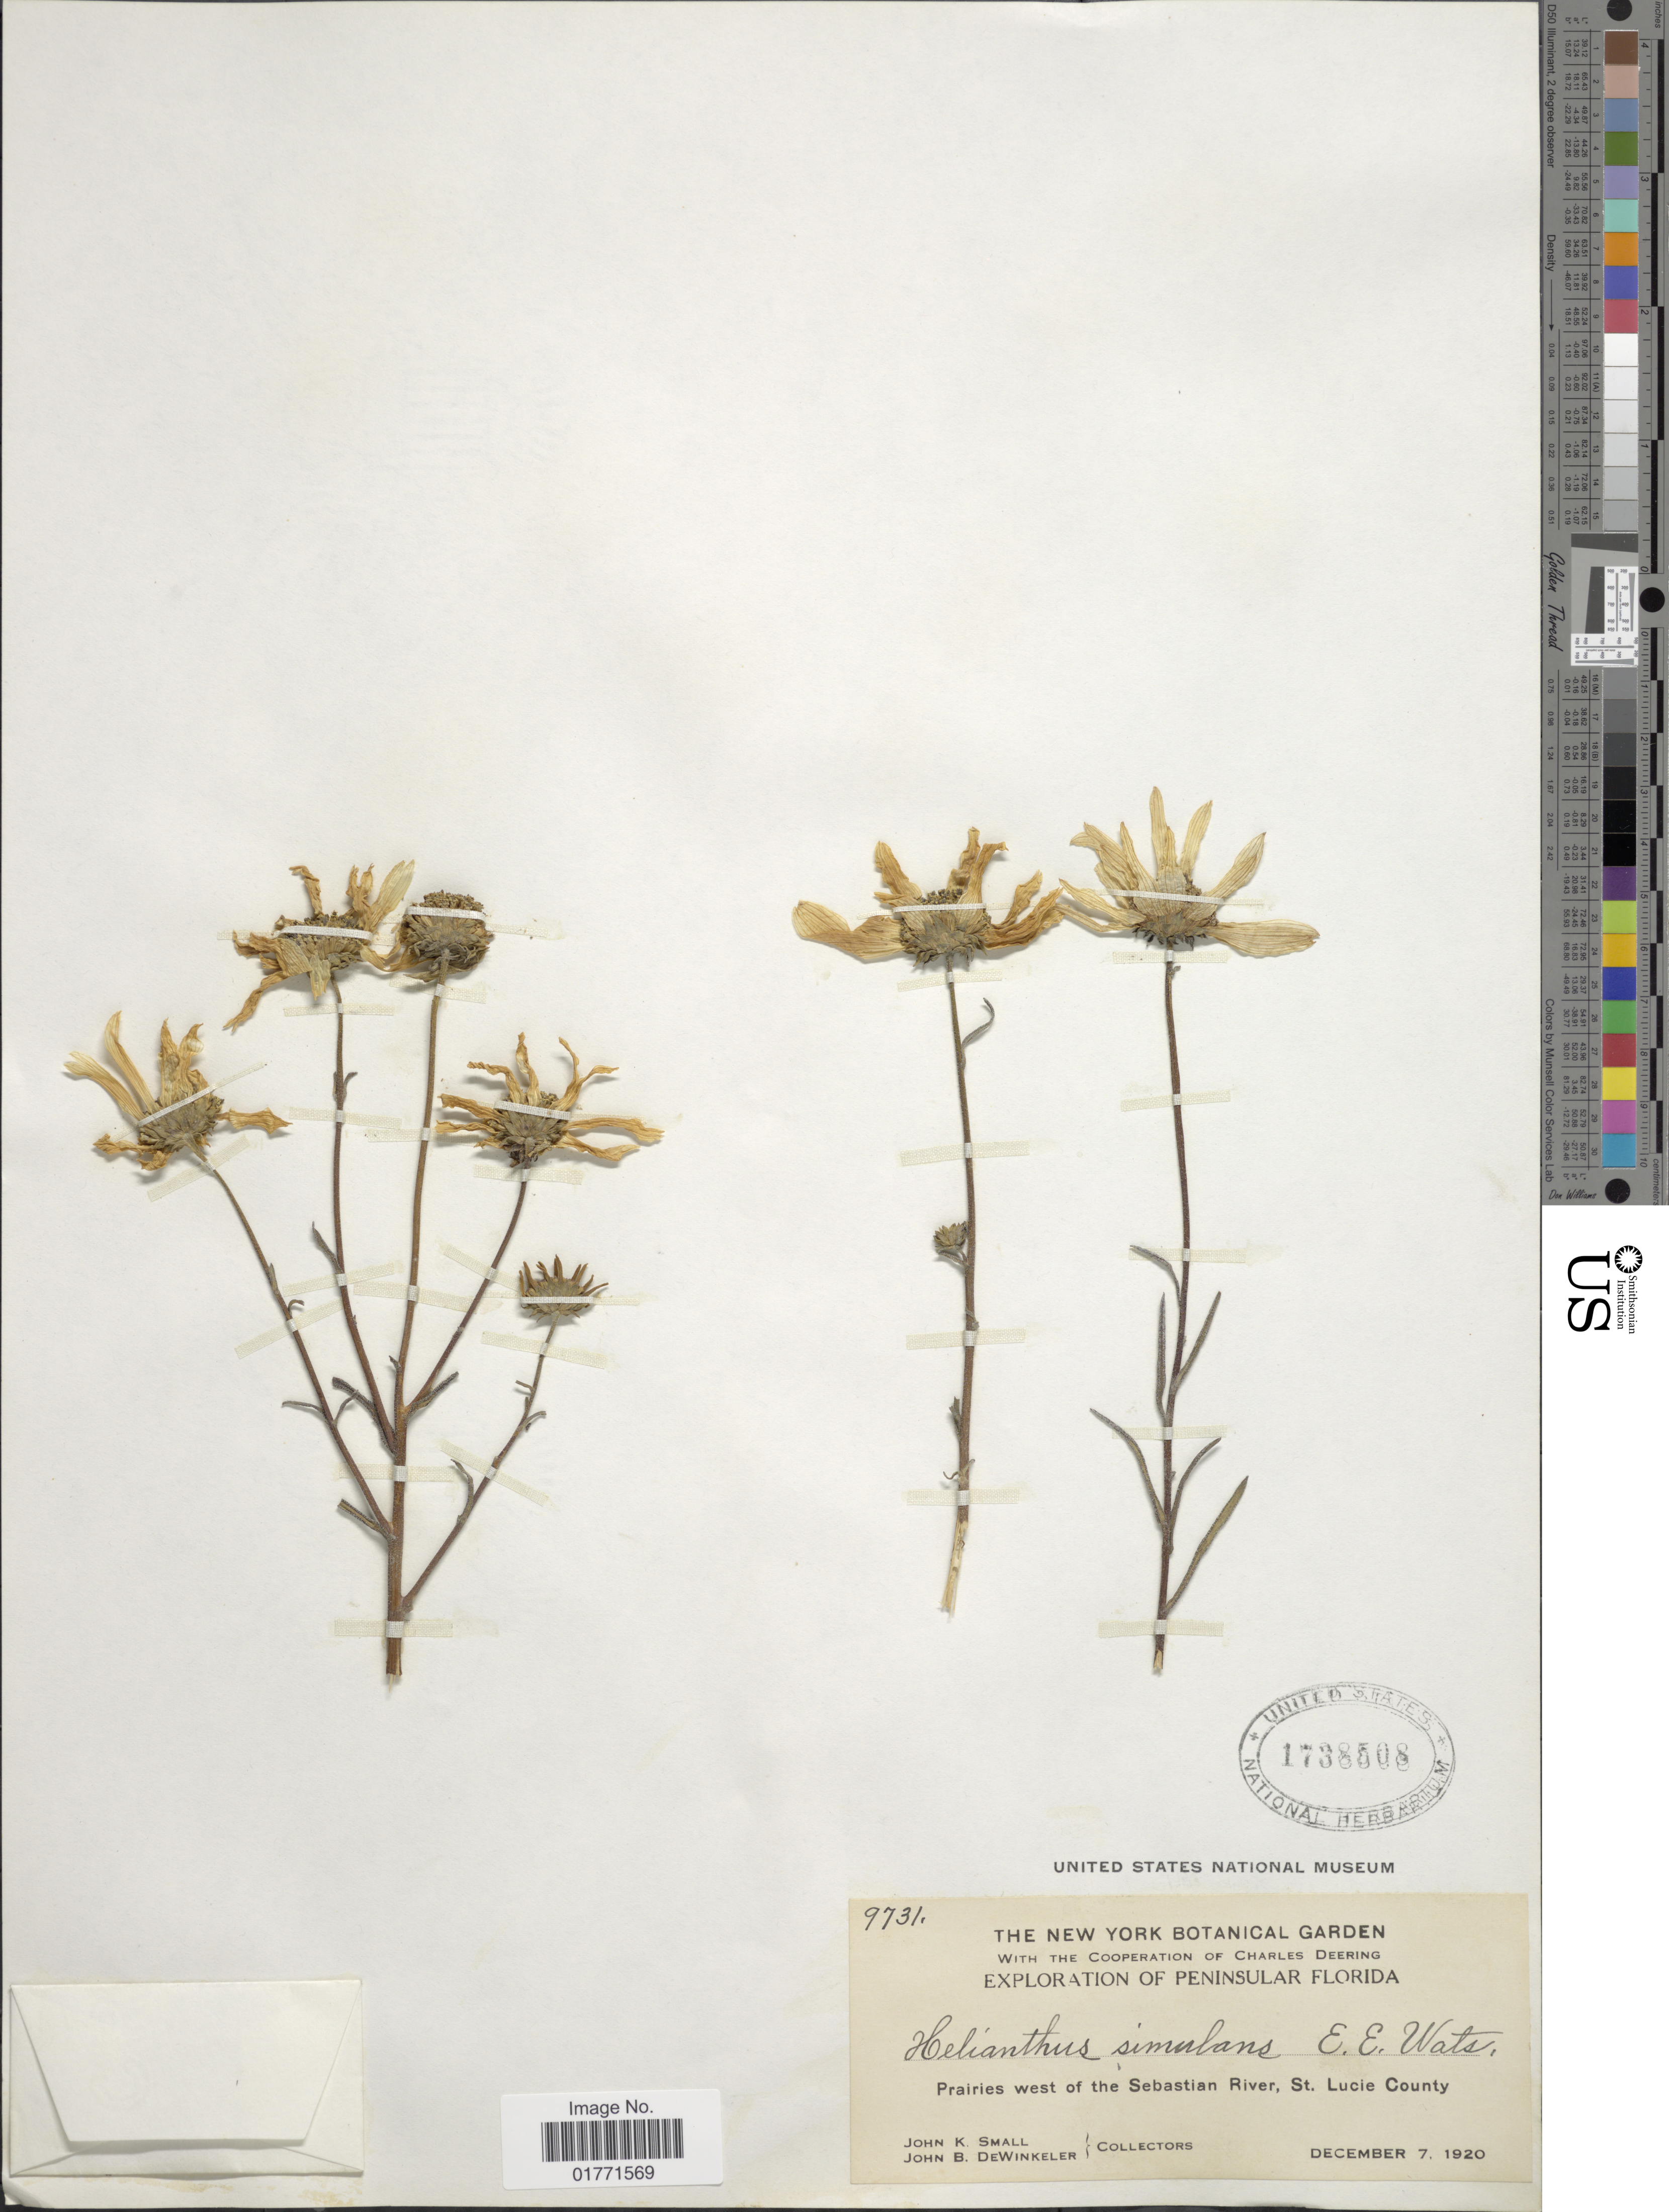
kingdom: Plantae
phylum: Tracheophyta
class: Magnoliopsida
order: Asterales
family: Asteraceae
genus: Helianthus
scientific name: Helianthus simulans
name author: E. Watson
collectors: J. K. Small & J. B. Dewinkeler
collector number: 9731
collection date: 1920-12-07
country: United States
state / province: Florida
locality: Peninsular Florida. Prairies west of the Sebastian River, St. Lucie County.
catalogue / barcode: US 1738508